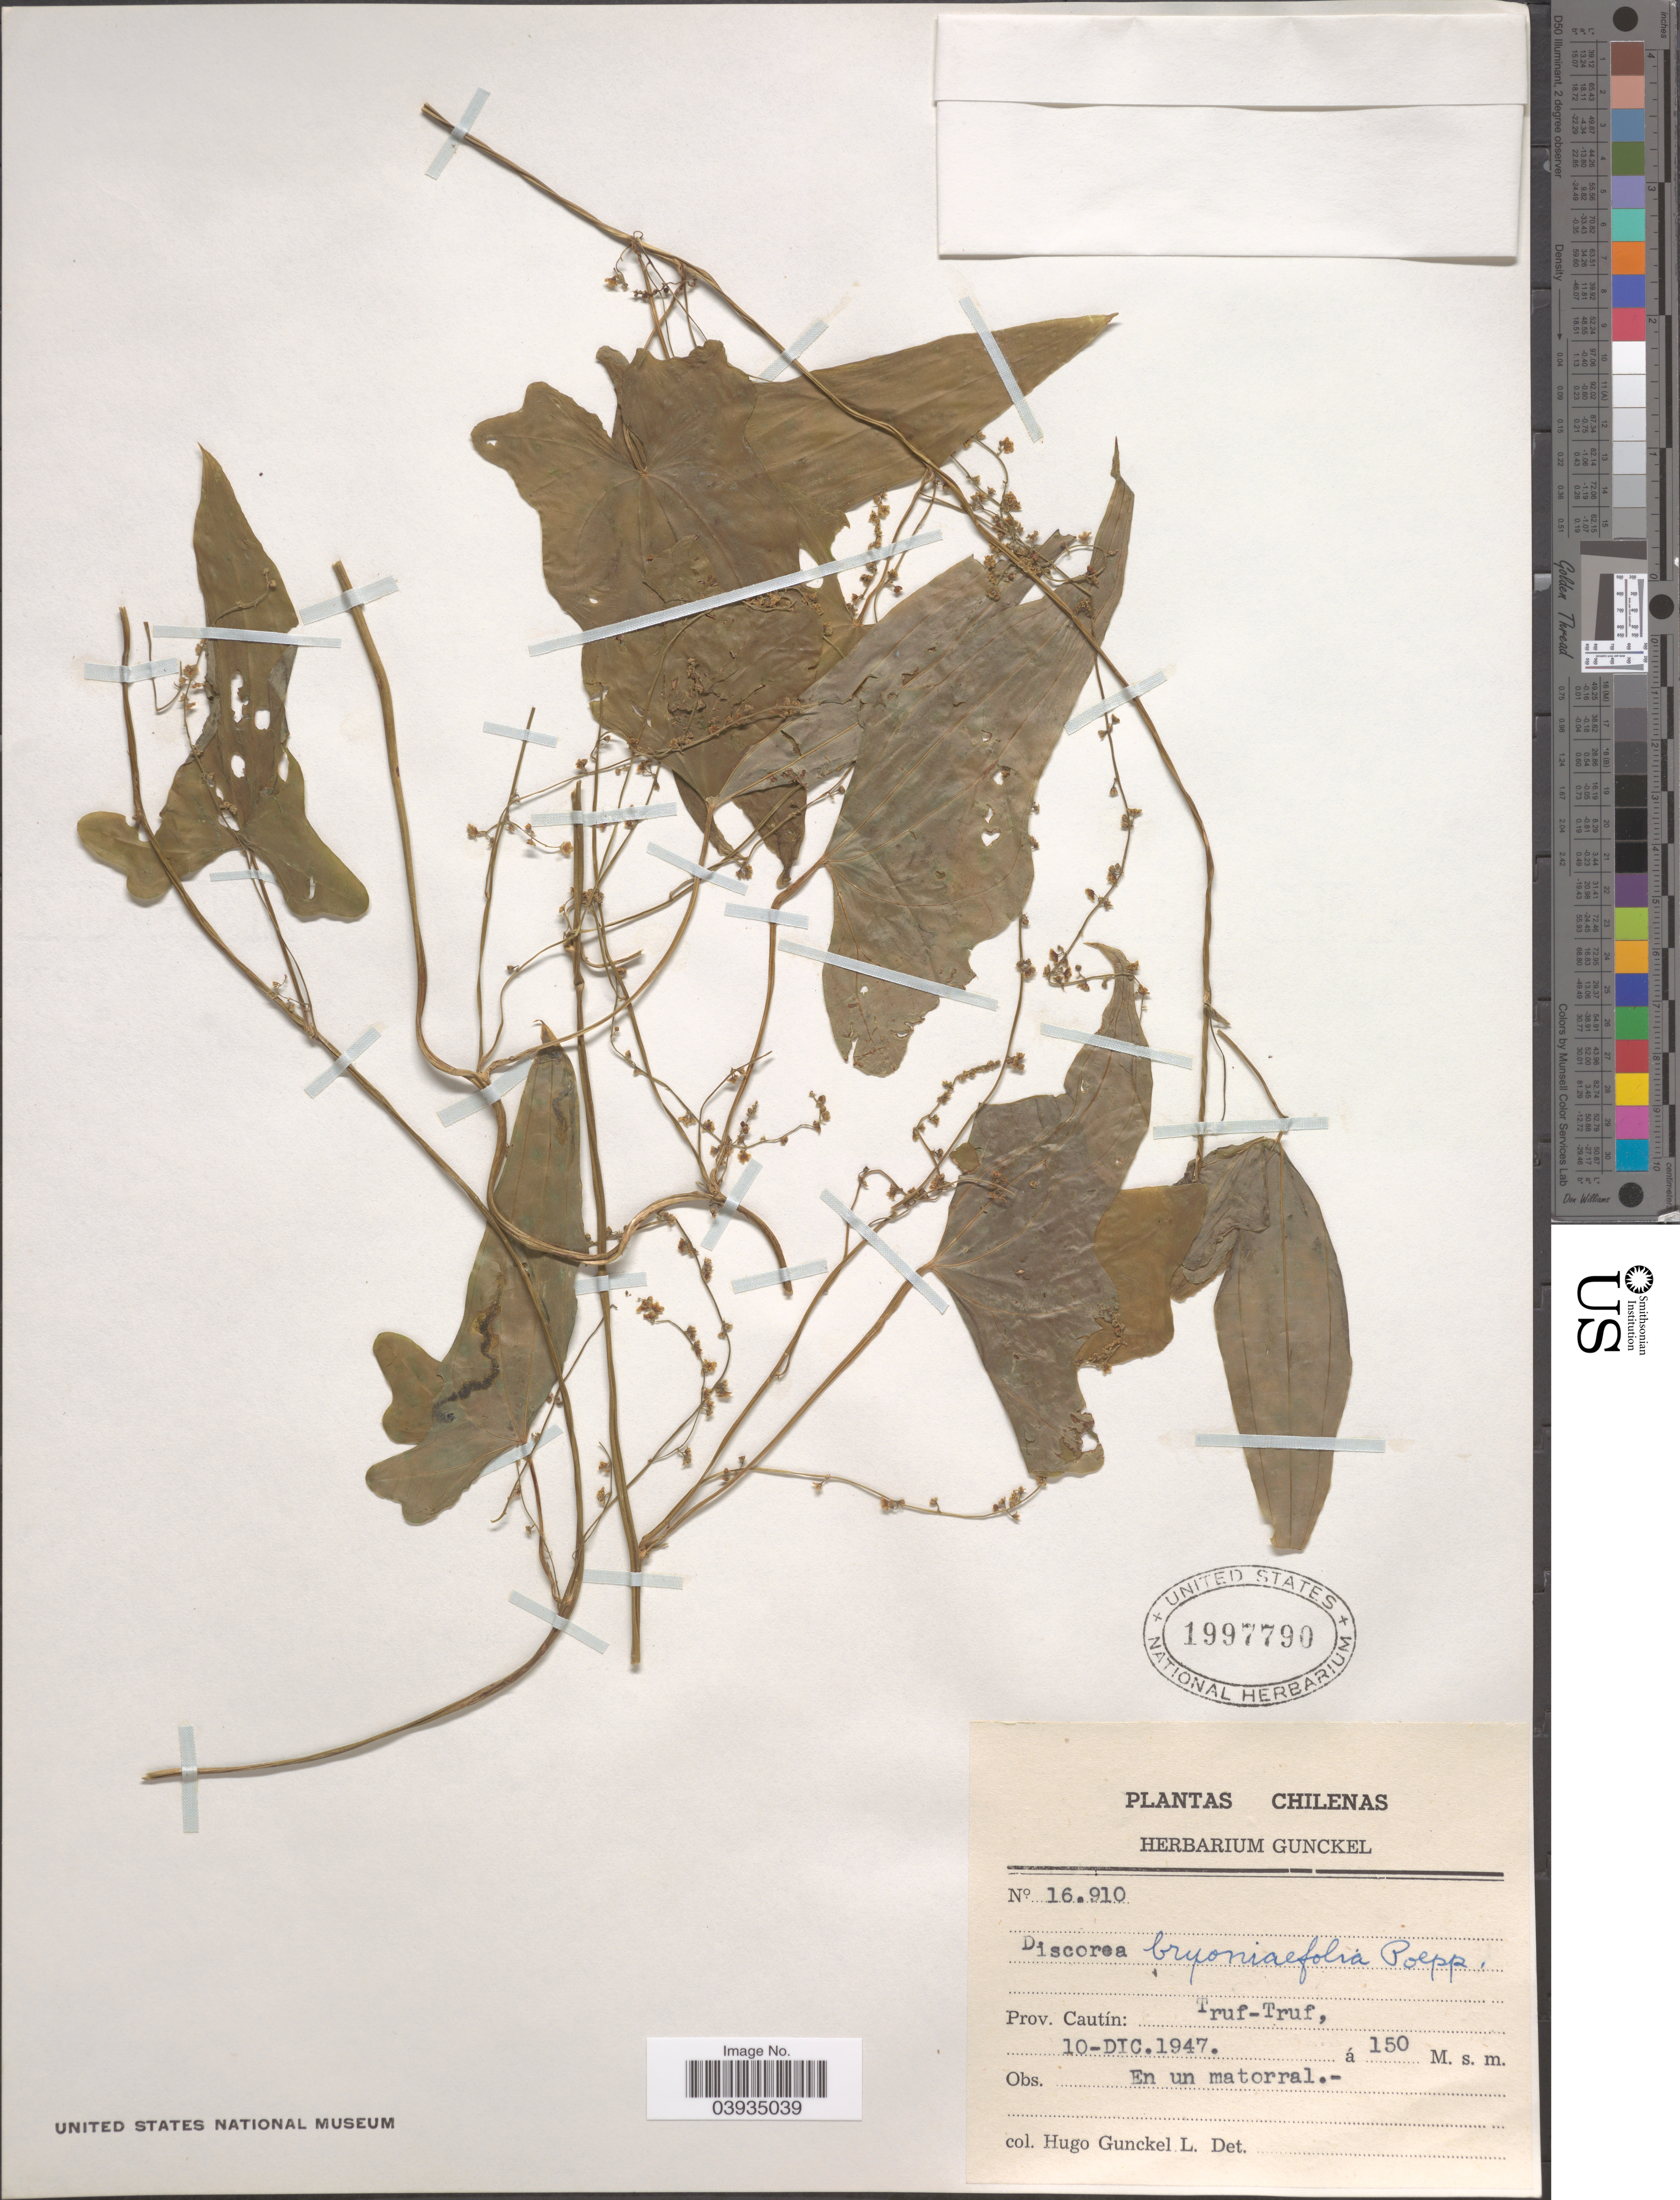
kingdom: Plantae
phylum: Tracheophyta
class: Liliopsida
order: Dioscoreales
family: Dioscoreaceae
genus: Dioscorea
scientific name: Dioscorea bryoniifolia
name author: Poepp.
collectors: H. Gunckel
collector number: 16910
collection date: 1947-12-10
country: Chile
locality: Prov. Cautín: Truf-Truf.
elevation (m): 150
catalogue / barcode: US 1997790